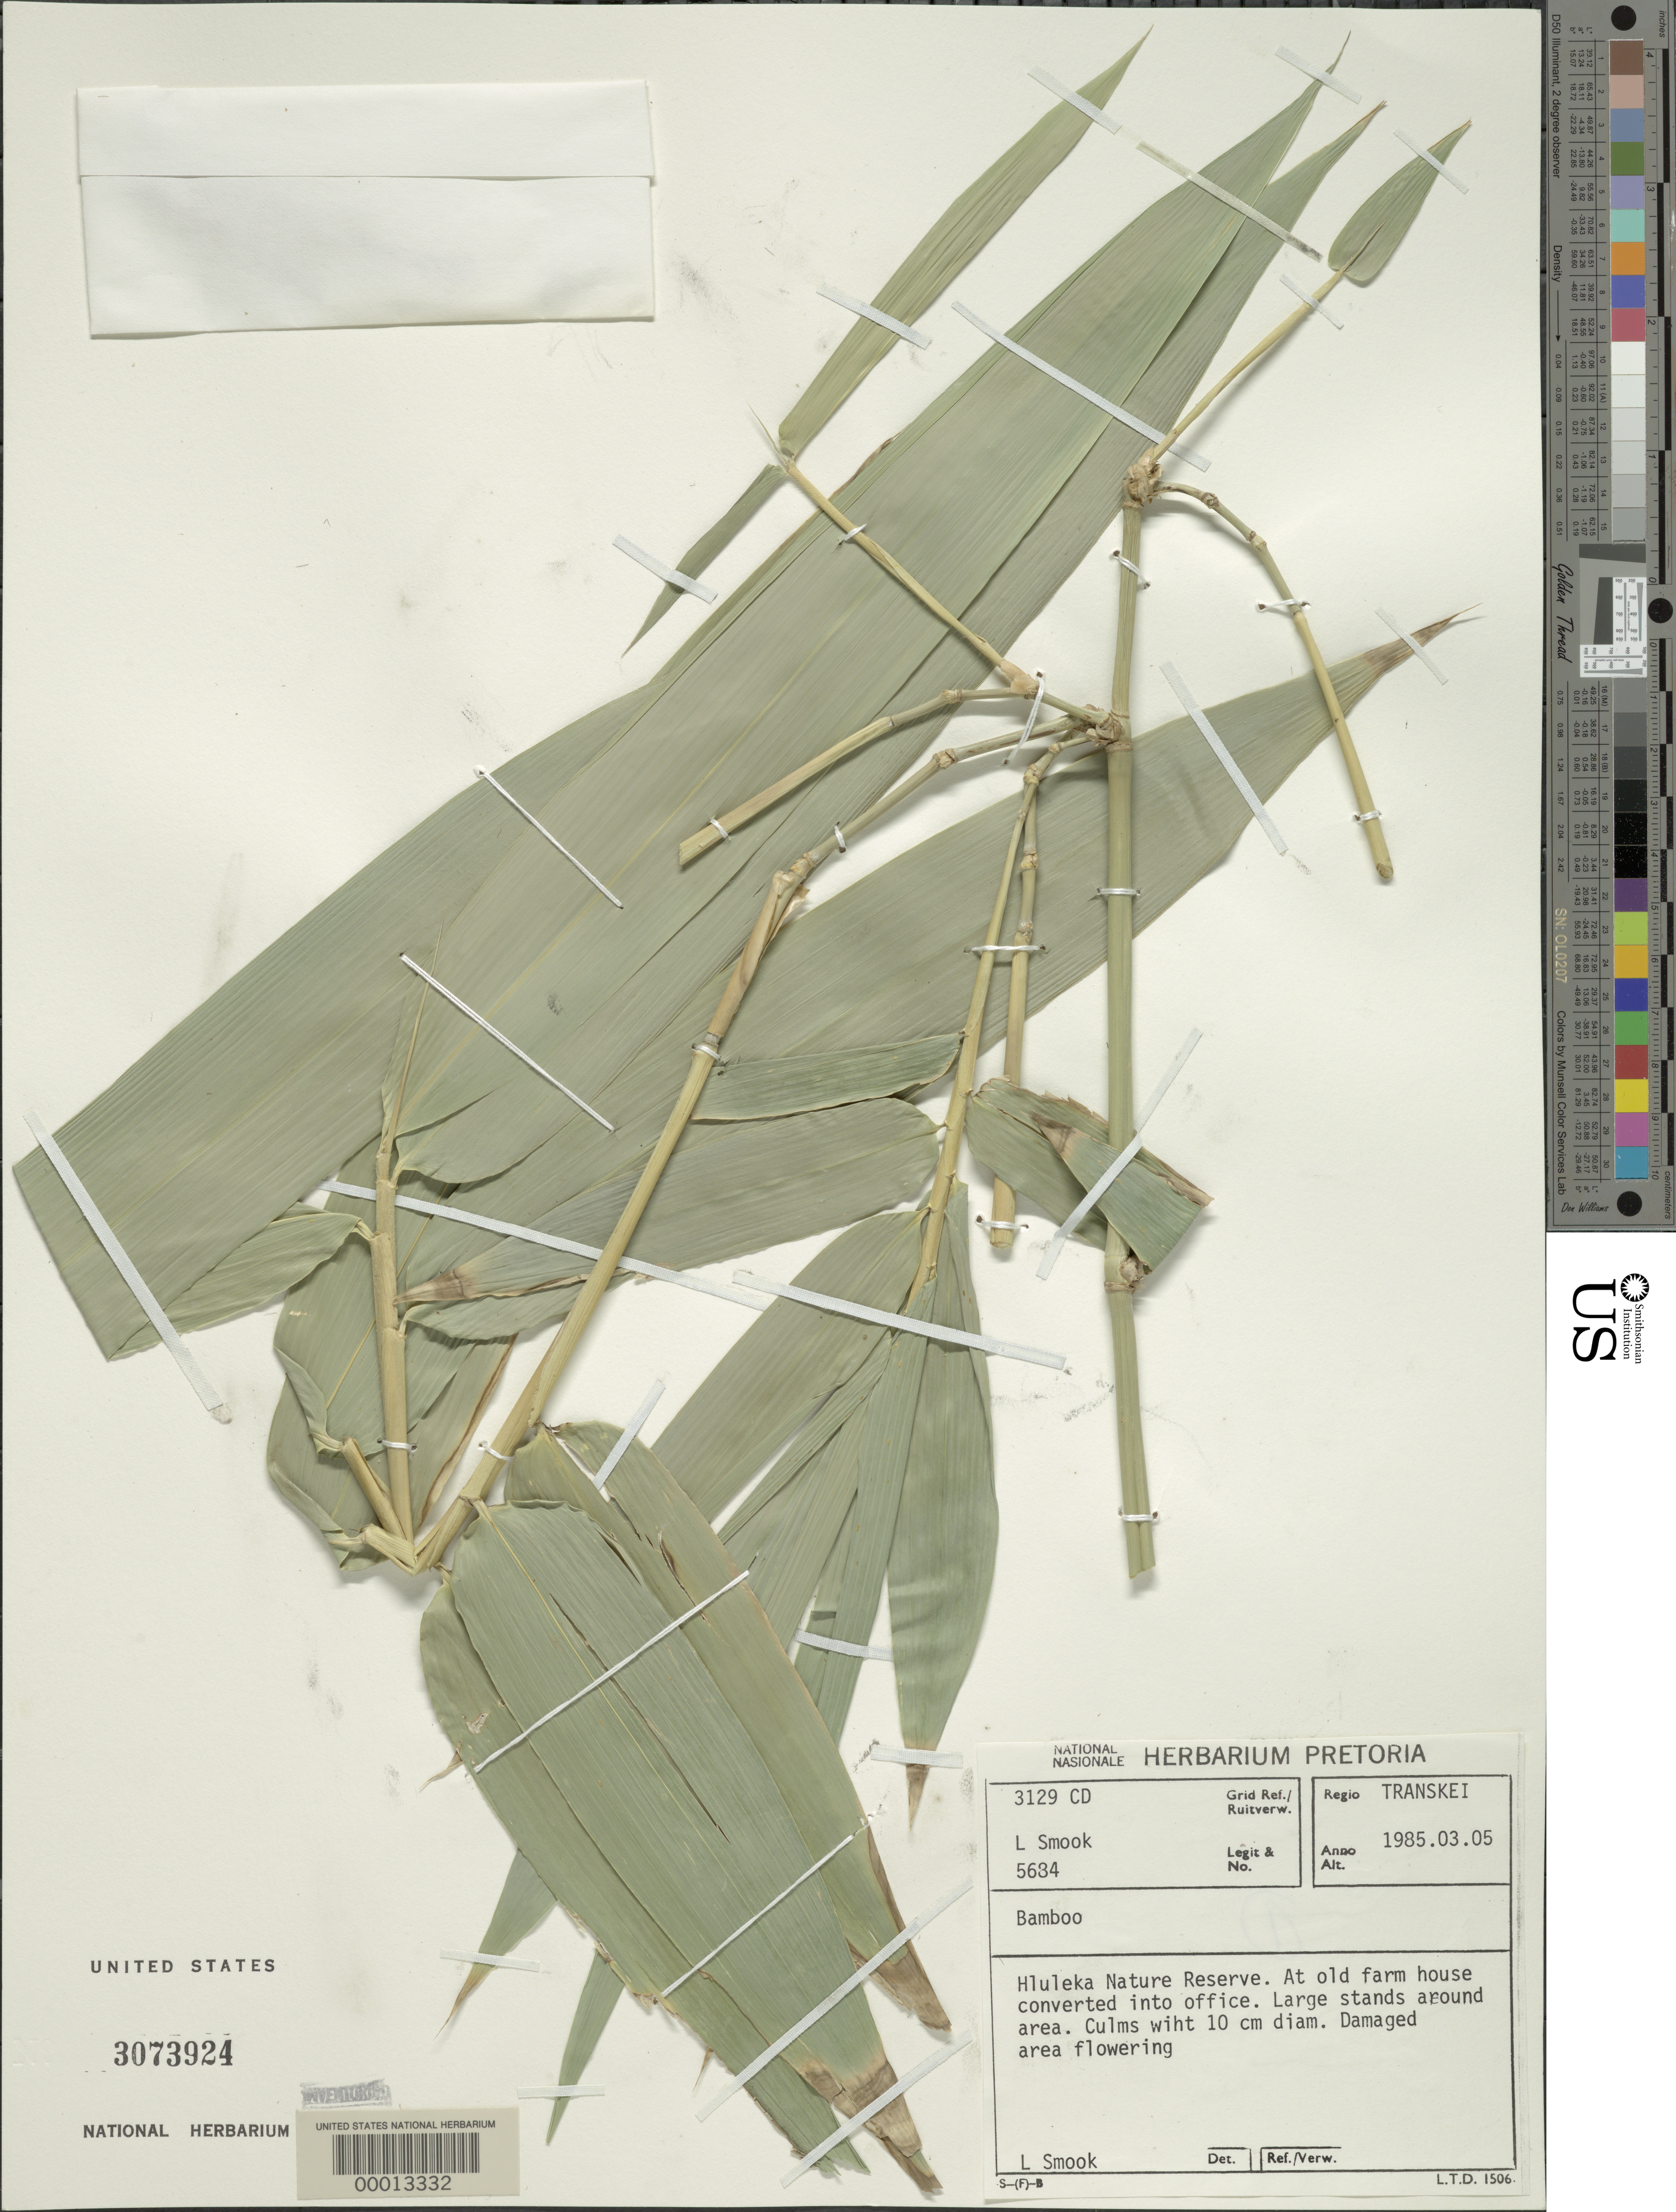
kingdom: Plantae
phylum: Tracheophyta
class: Liliopsida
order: Poales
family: Poaceae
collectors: L. Smook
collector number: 5684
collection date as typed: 05 Mar 1985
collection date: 1985-03-05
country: South Africa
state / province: Eastern Cape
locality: Hluleka nature reserve. Transkei.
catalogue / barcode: US 3073924